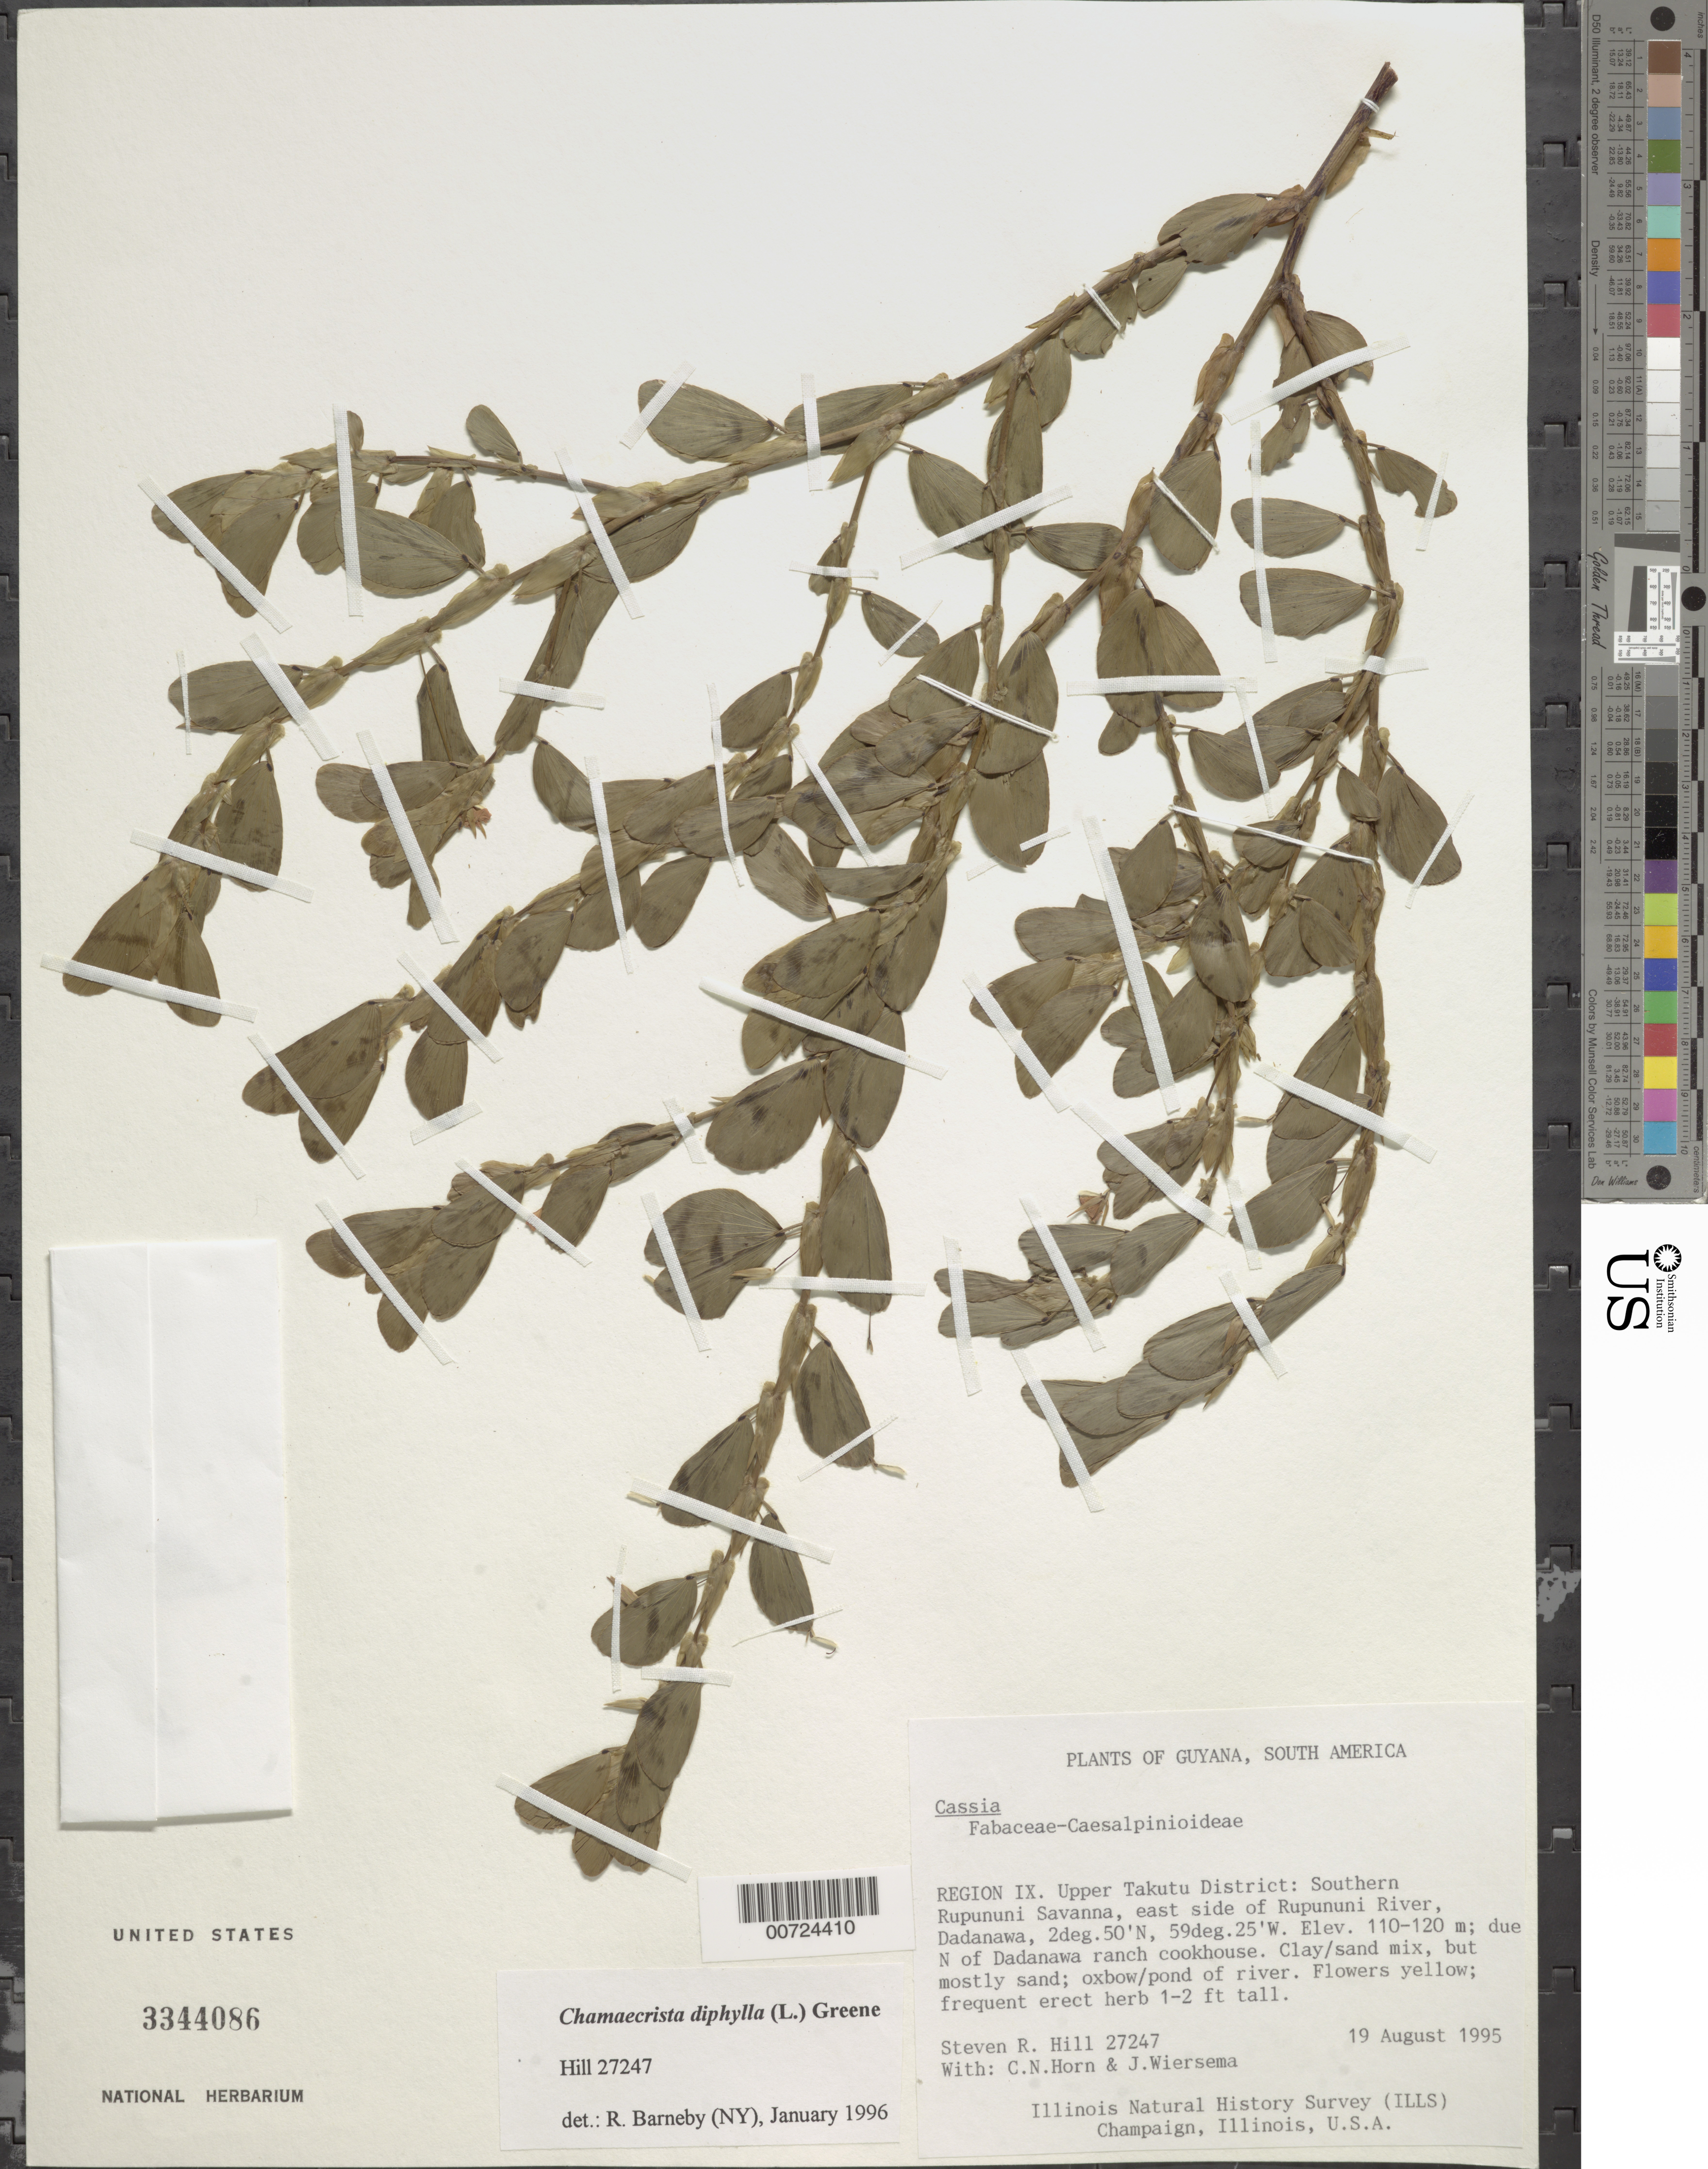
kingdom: Plantae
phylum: Tracheophyta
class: Magnoliopsida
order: Fabales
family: Fabaceae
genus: Chamaecrista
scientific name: Chamaecrista diphylla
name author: (L.) Greene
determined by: Barneby, Rupert C., (NY)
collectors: S. R. Hill, C. N. Horn & J. H. Wiersema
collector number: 27247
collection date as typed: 19-Aug-95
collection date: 1995-08-19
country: Guyana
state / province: U. Takutu-U. Essequibo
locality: Dadanawa, southern Rupununi Savanna, E side of Rupununi R.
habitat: Clay/sand mix, mostly sand, oxbow/pond of river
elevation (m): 110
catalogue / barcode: US 3344086